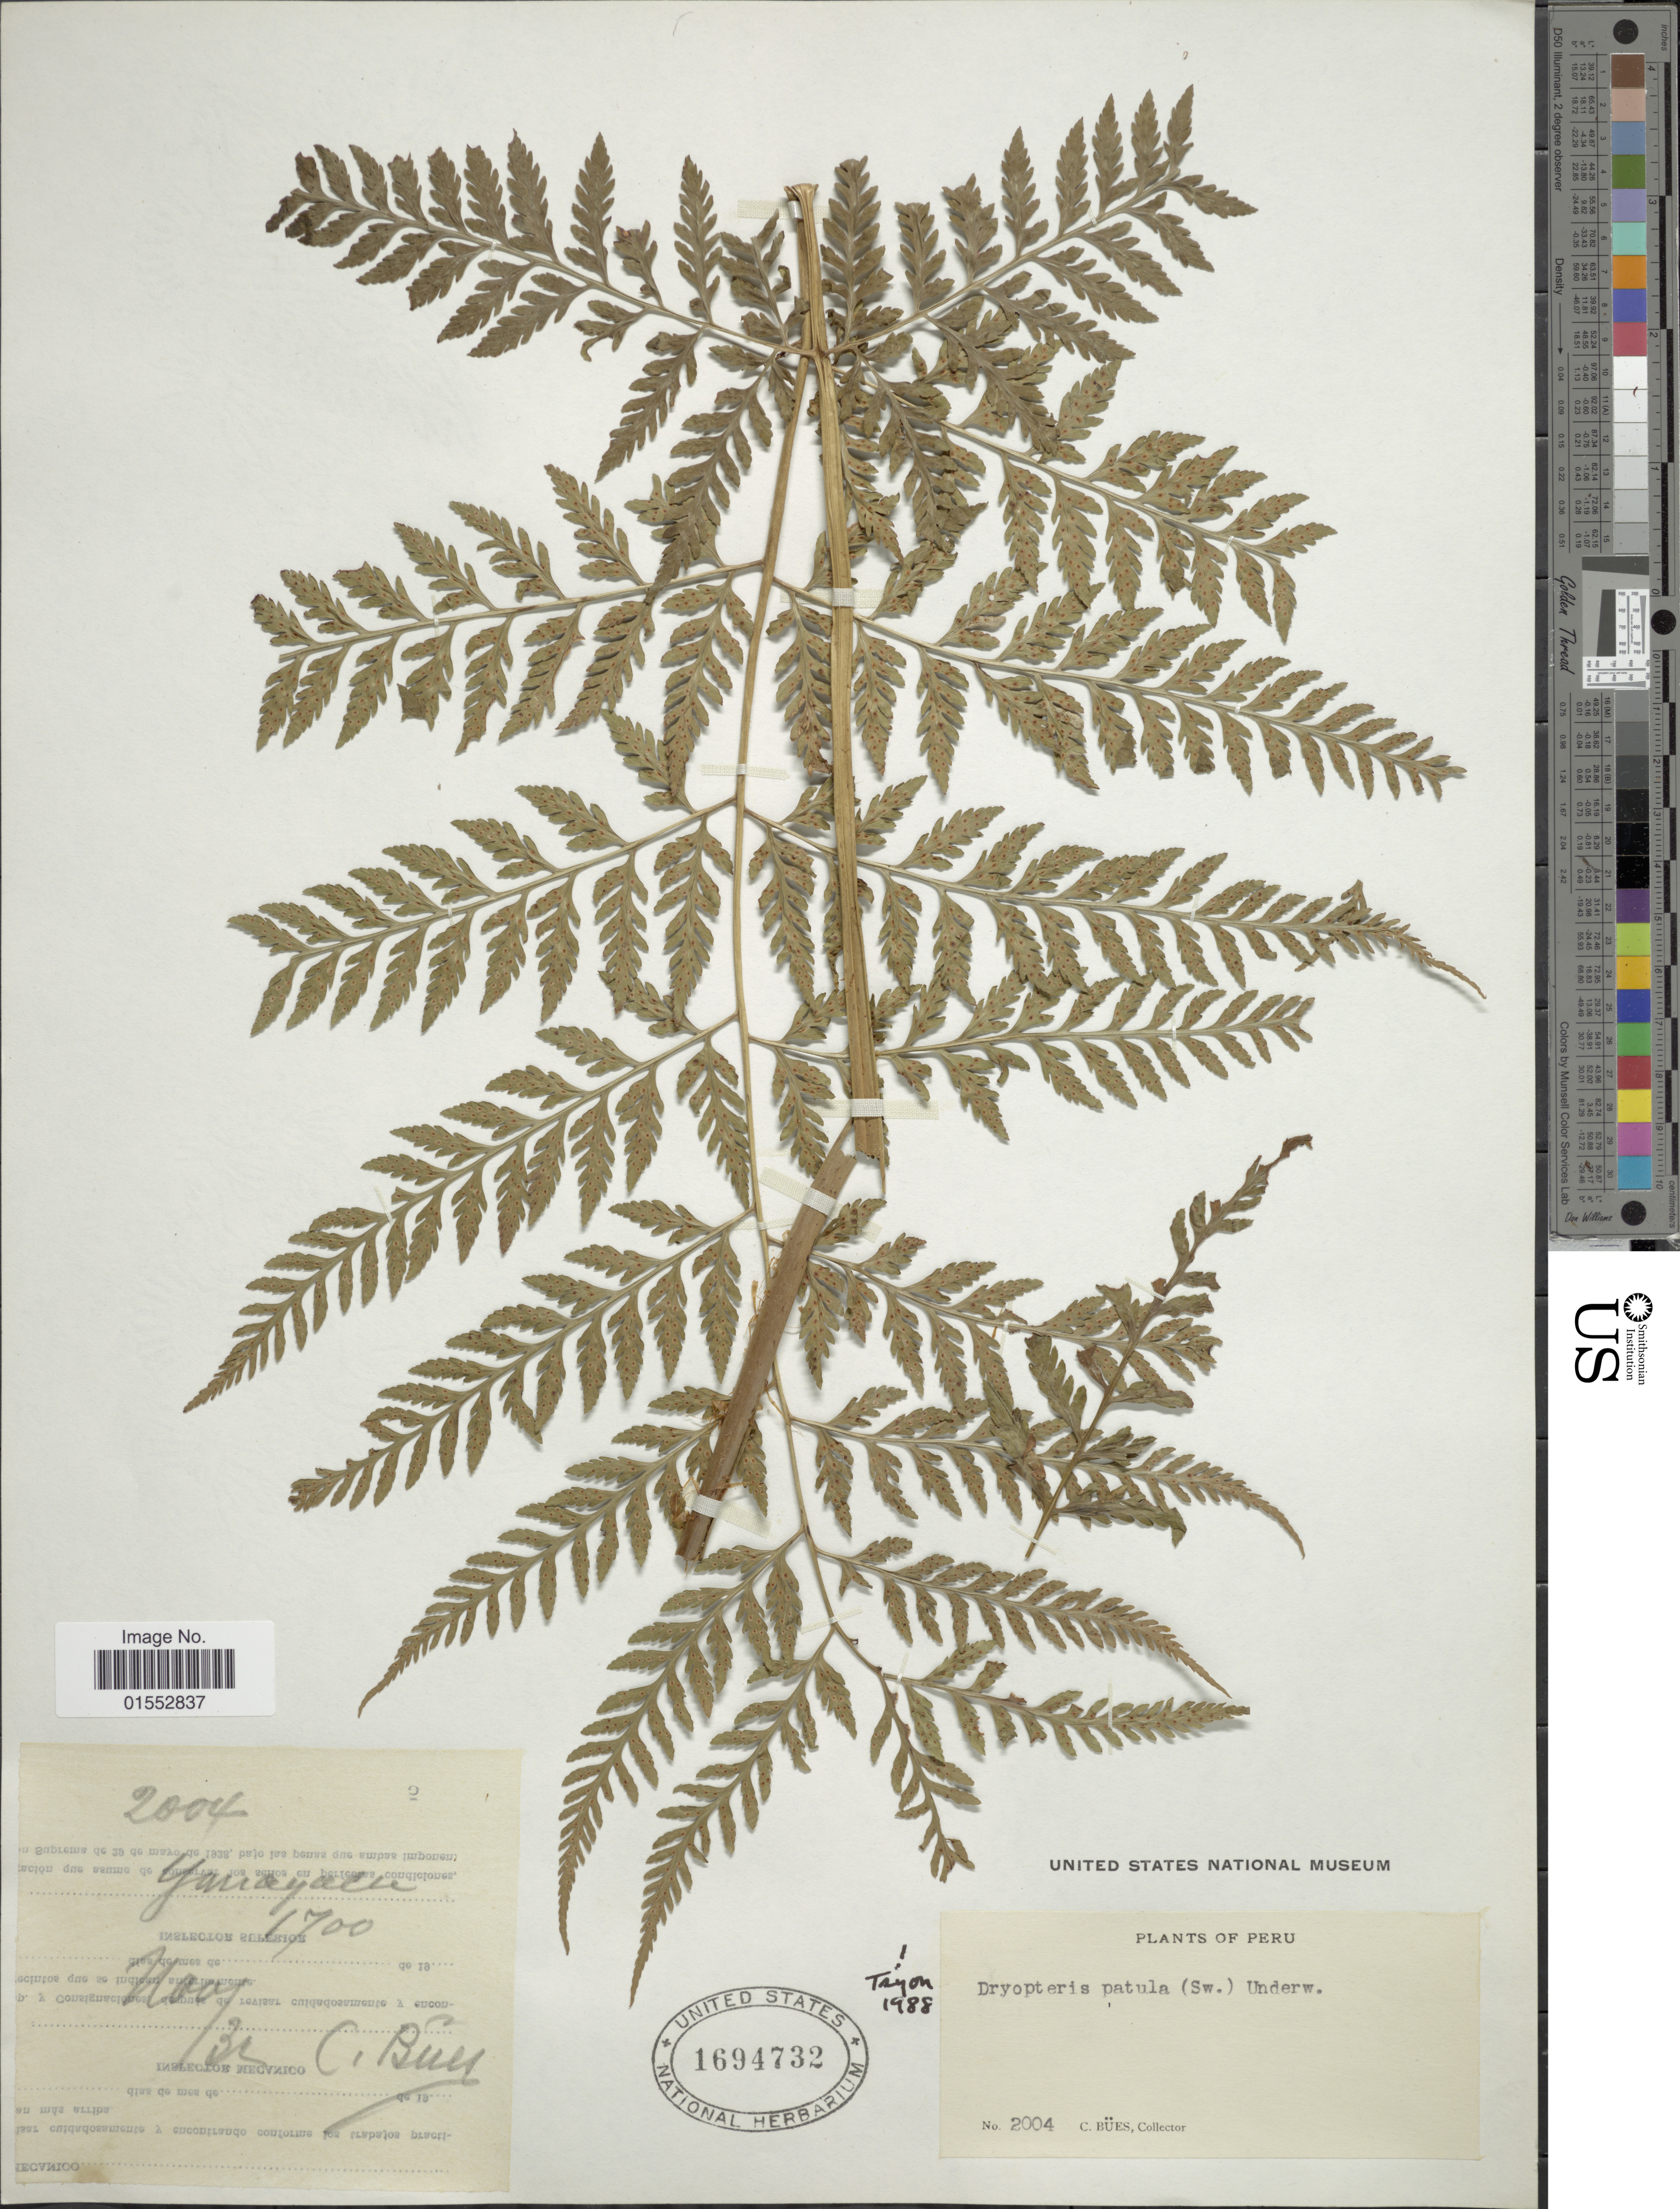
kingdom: Plantae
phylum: Tracheophyta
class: Polypodiopsida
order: Polypodiales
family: Dryopteridaceae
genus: Dryopteris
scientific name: Dryopteris patula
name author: (Sw.) Underw.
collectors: C. Bues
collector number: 2004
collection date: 1932-11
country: Peru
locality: Yanayacu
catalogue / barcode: US 1694732